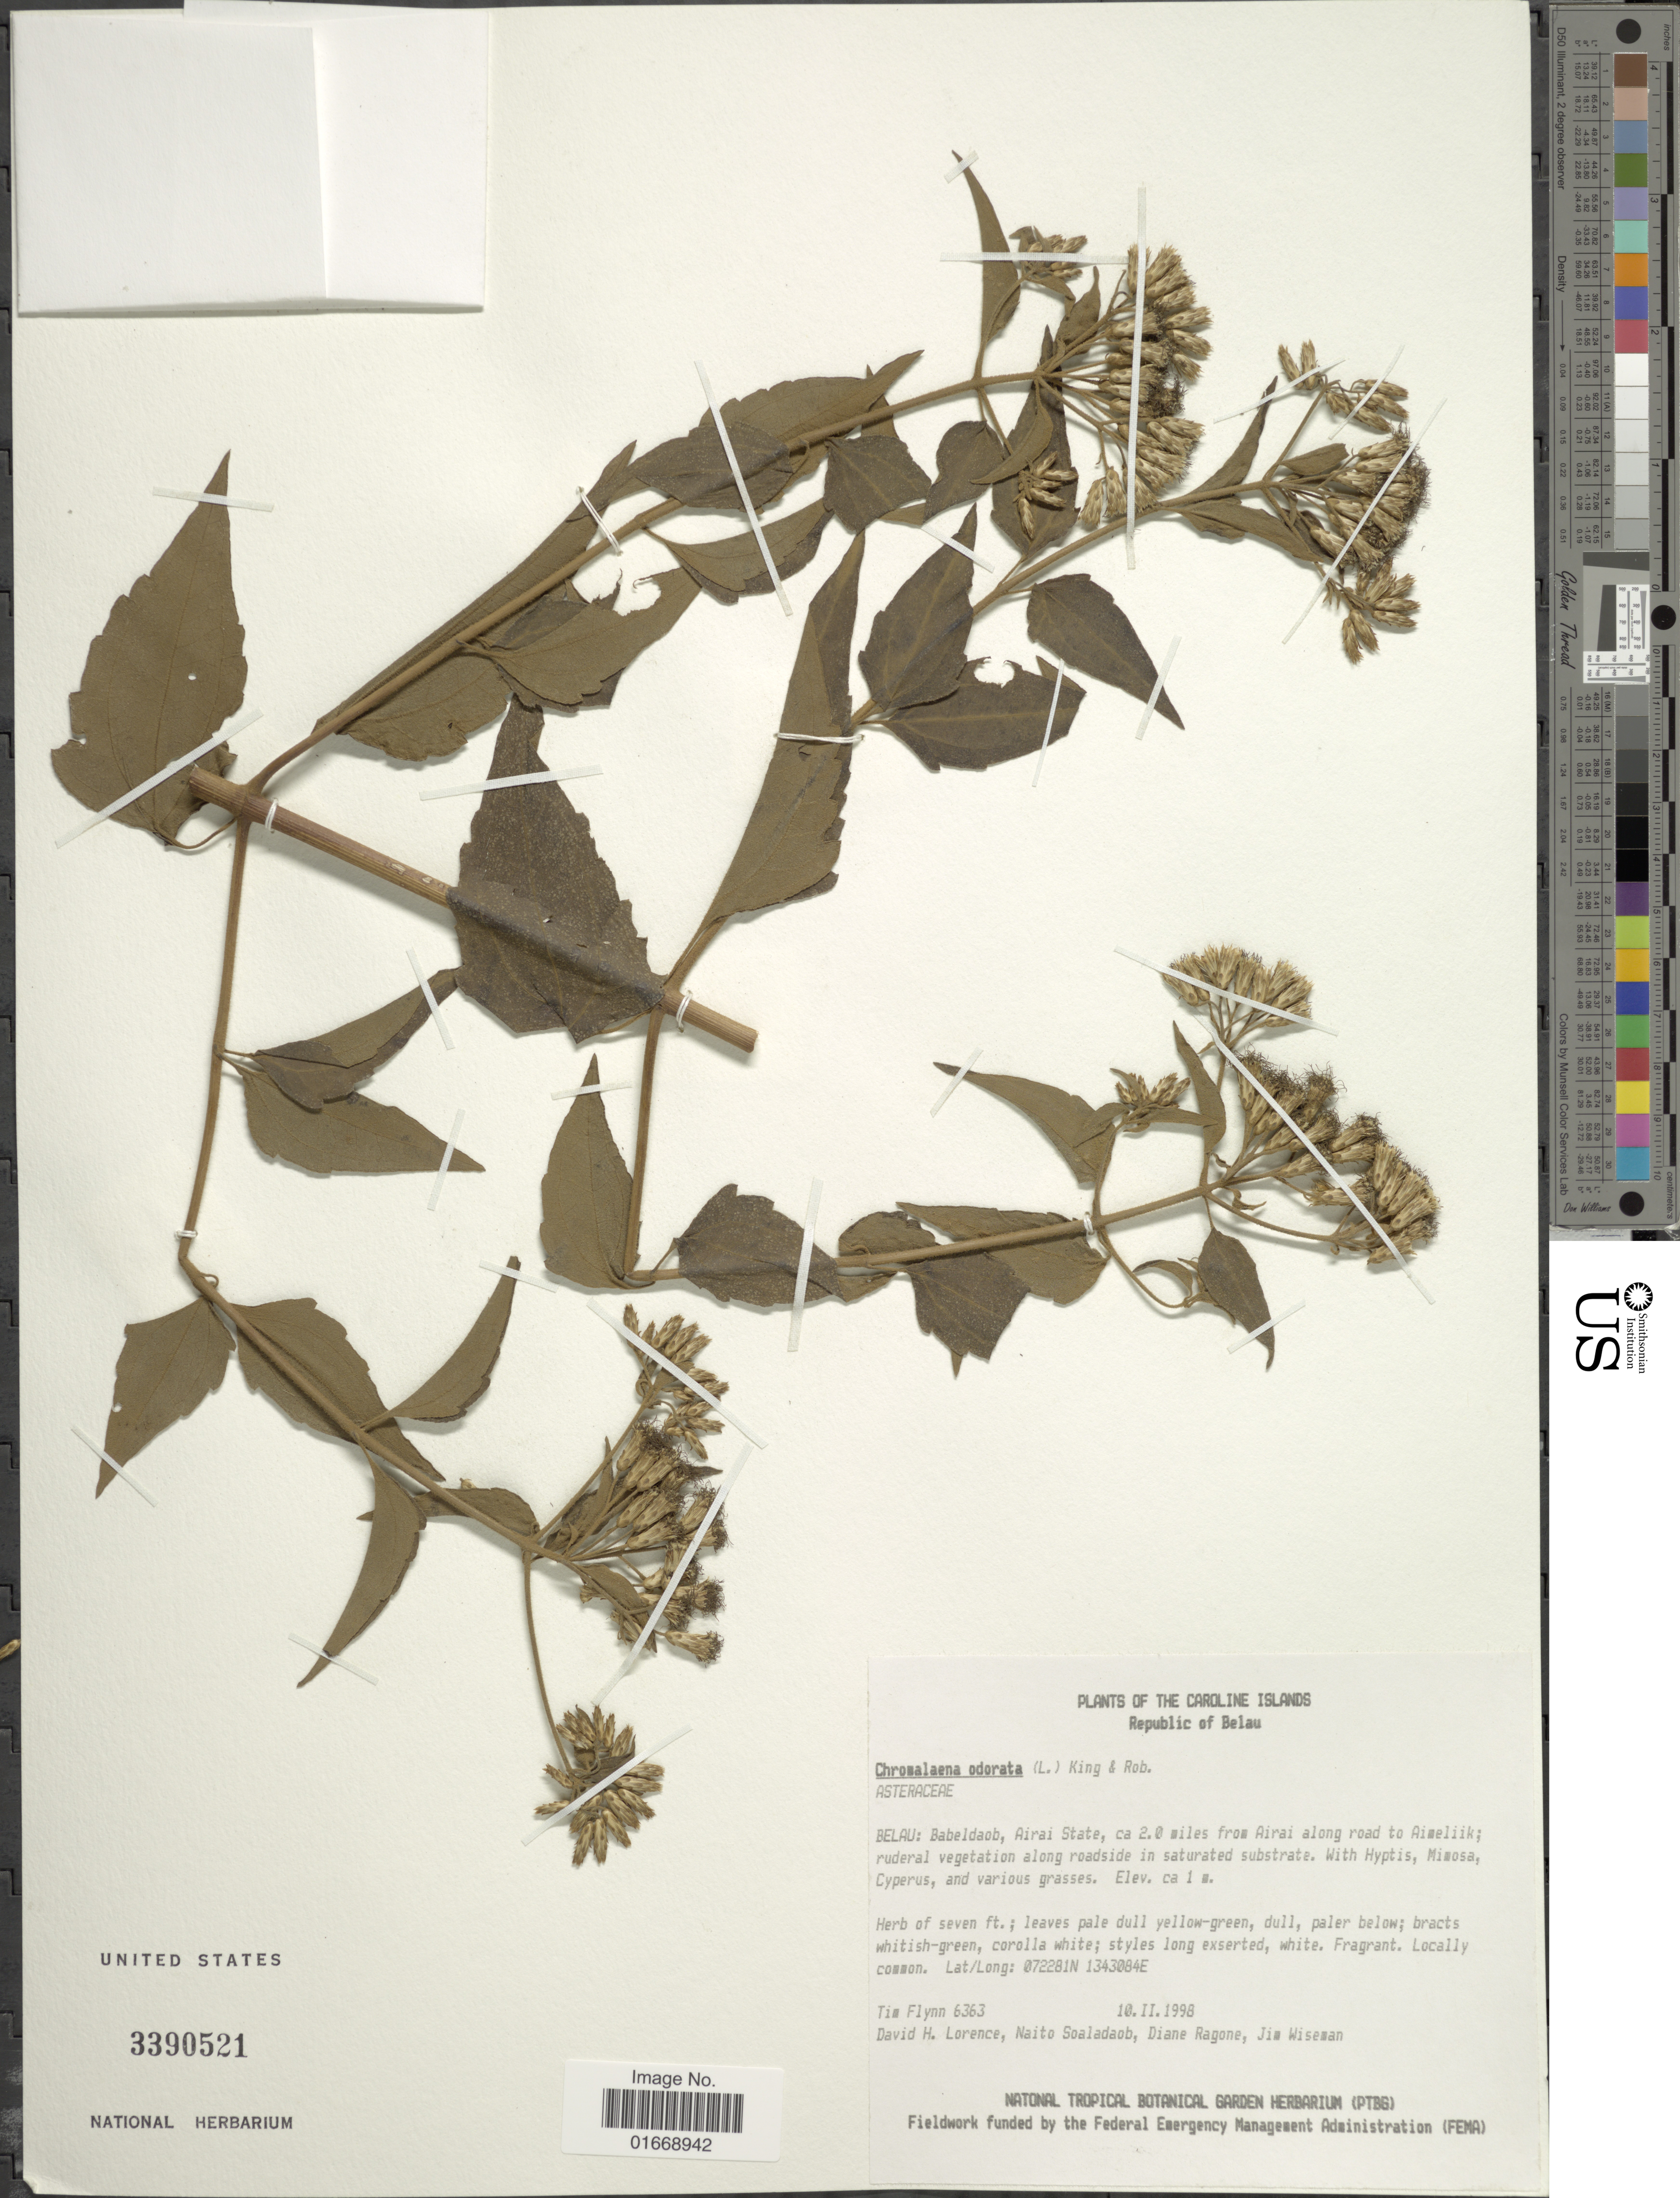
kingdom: Plantae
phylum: Tracheophyta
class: Magnoliopsida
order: Asterales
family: Asteraceae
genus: Chromolaena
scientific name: Chromolaena odorata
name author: (L.) R.M. King & H. Rob.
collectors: T. Flynn, D. Lorence, N. Soaladaob, D. Ragone & J. Wiseman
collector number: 6363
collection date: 1998-02-10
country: Palau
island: Babeldaob [Babelthuap]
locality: Republic of Belau, Babeldaob, Airai State, ca 2.0 miles from Airai along road to Aimeliik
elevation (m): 1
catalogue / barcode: US 3390521